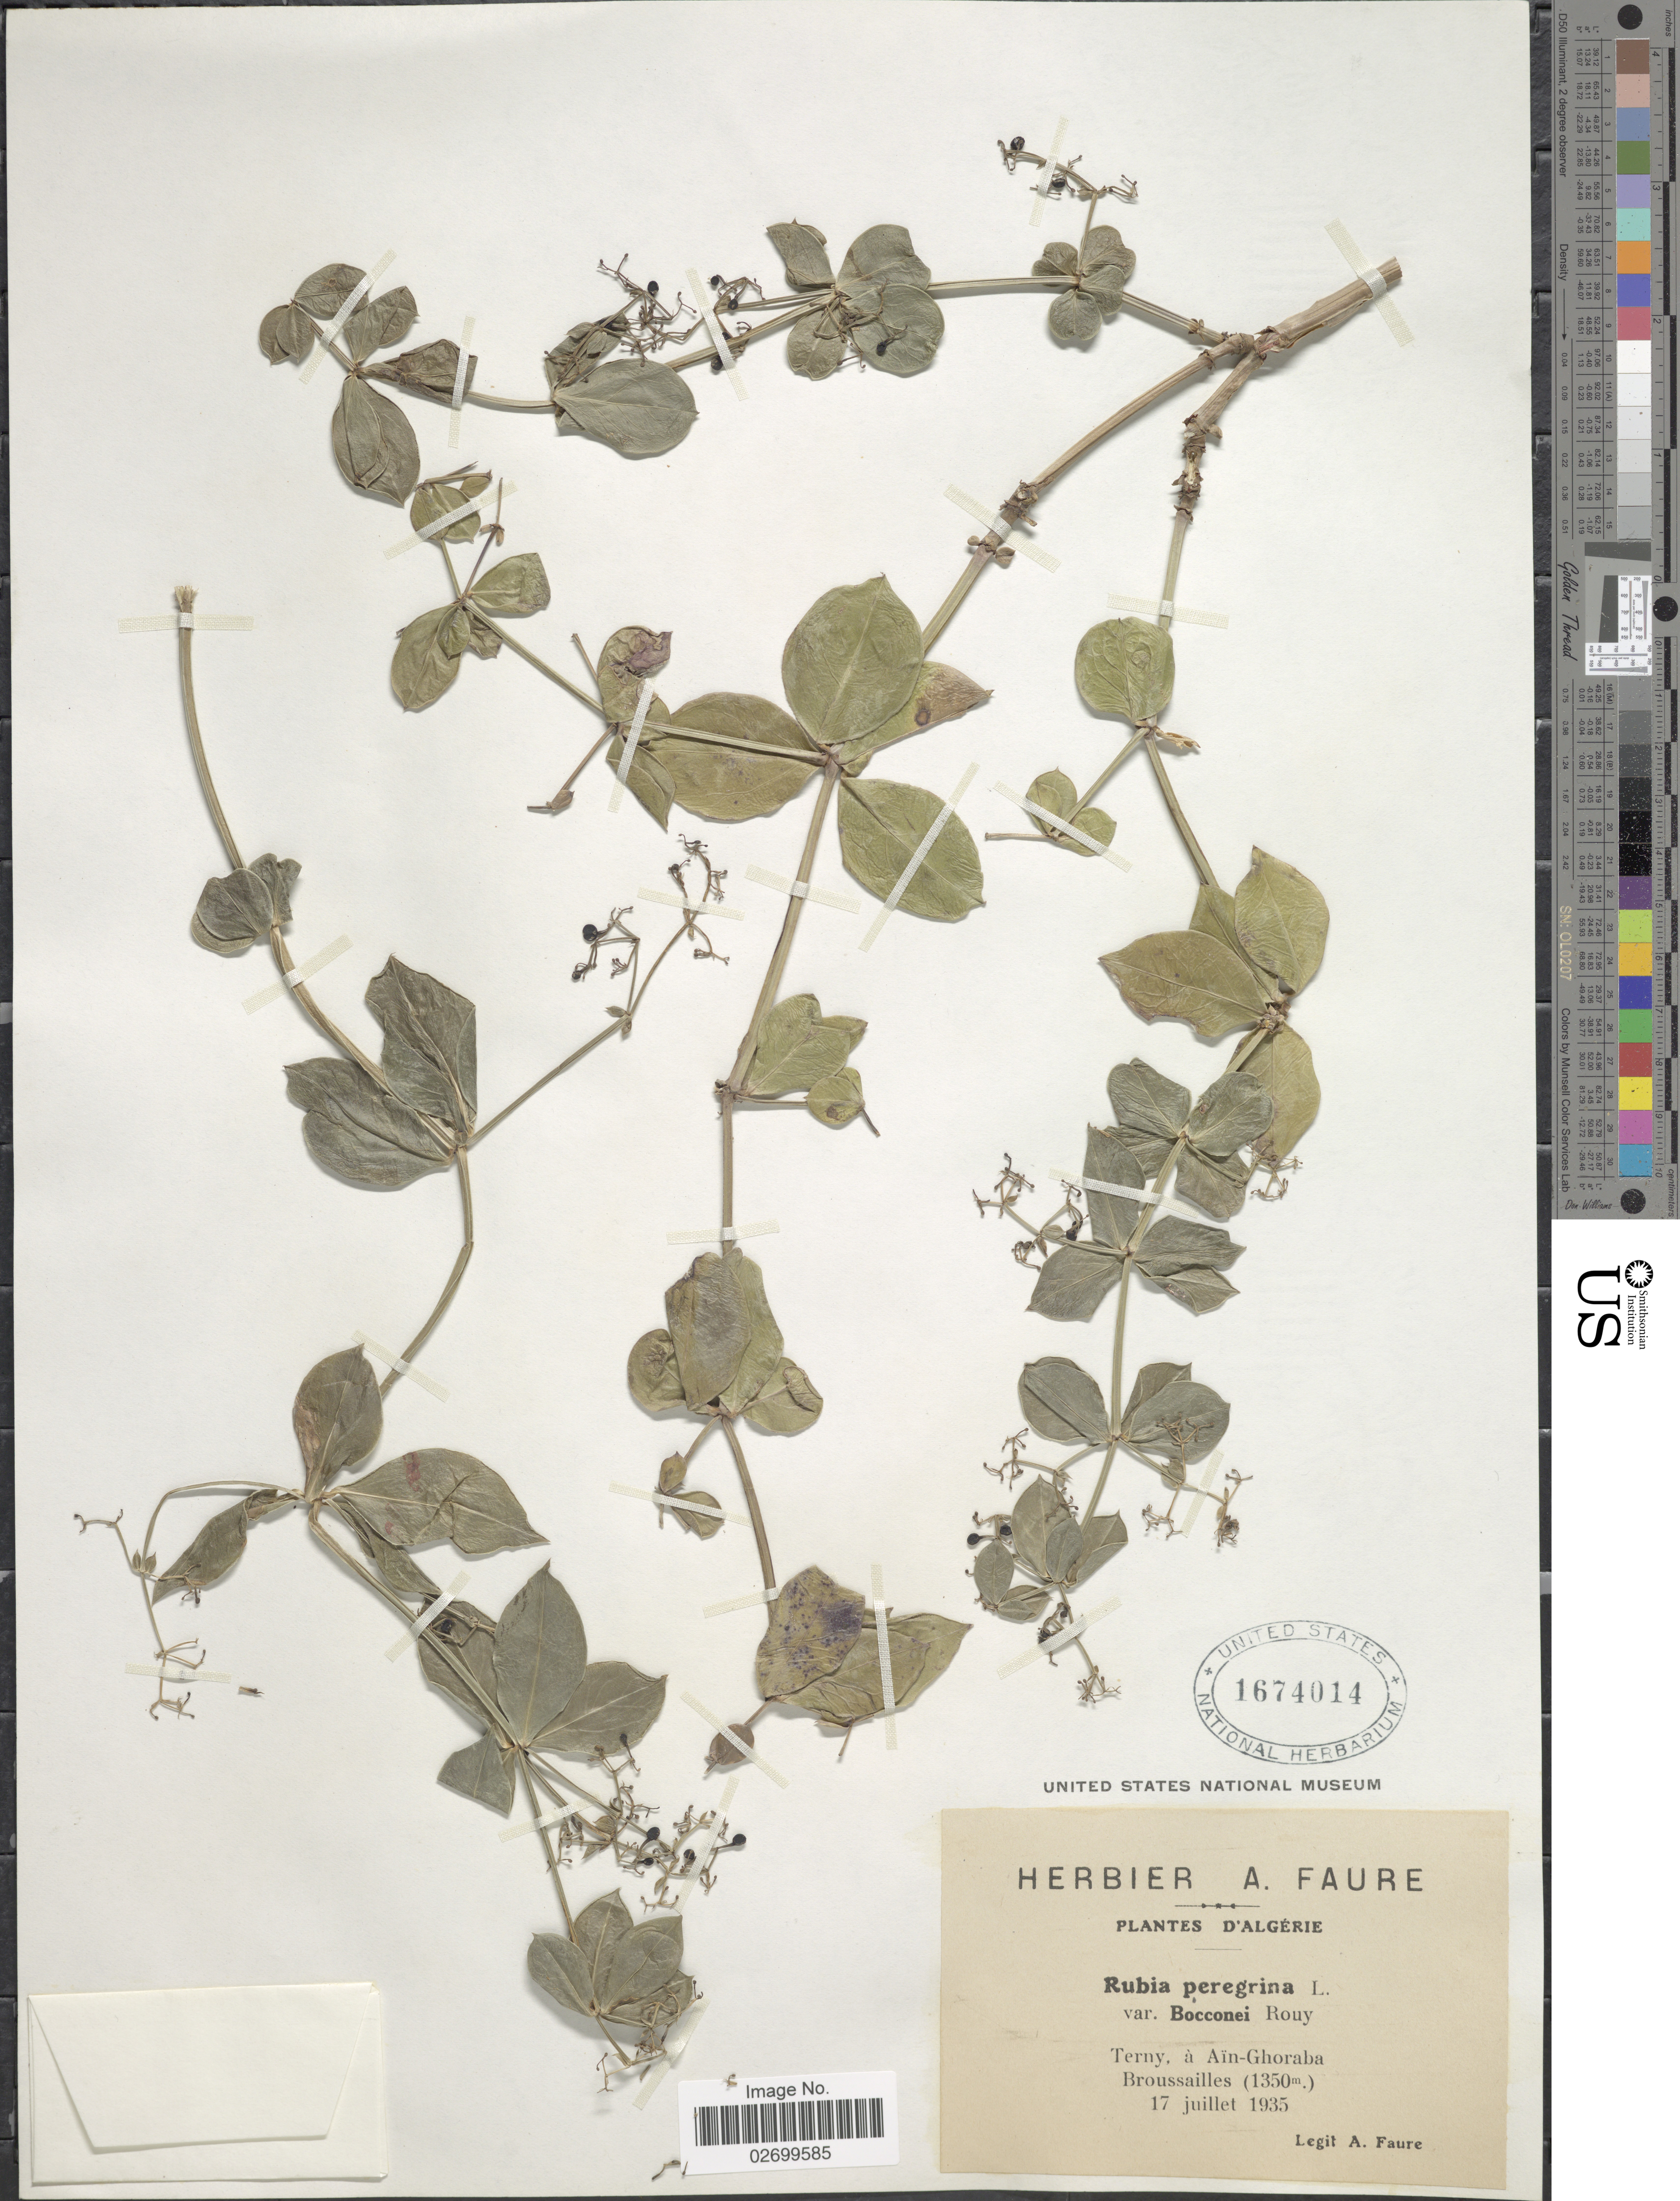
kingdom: Plantae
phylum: Tracheophyta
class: Magnoliopsida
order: Gentianales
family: Rubiaceae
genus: Rubia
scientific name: Rubia peregrina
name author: L.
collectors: A. Faure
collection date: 1935-07-17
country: Algeria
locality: Algerie, Terny, a Ain-Ghoraba Brousailles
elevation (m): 1350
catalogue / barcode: US 1674014